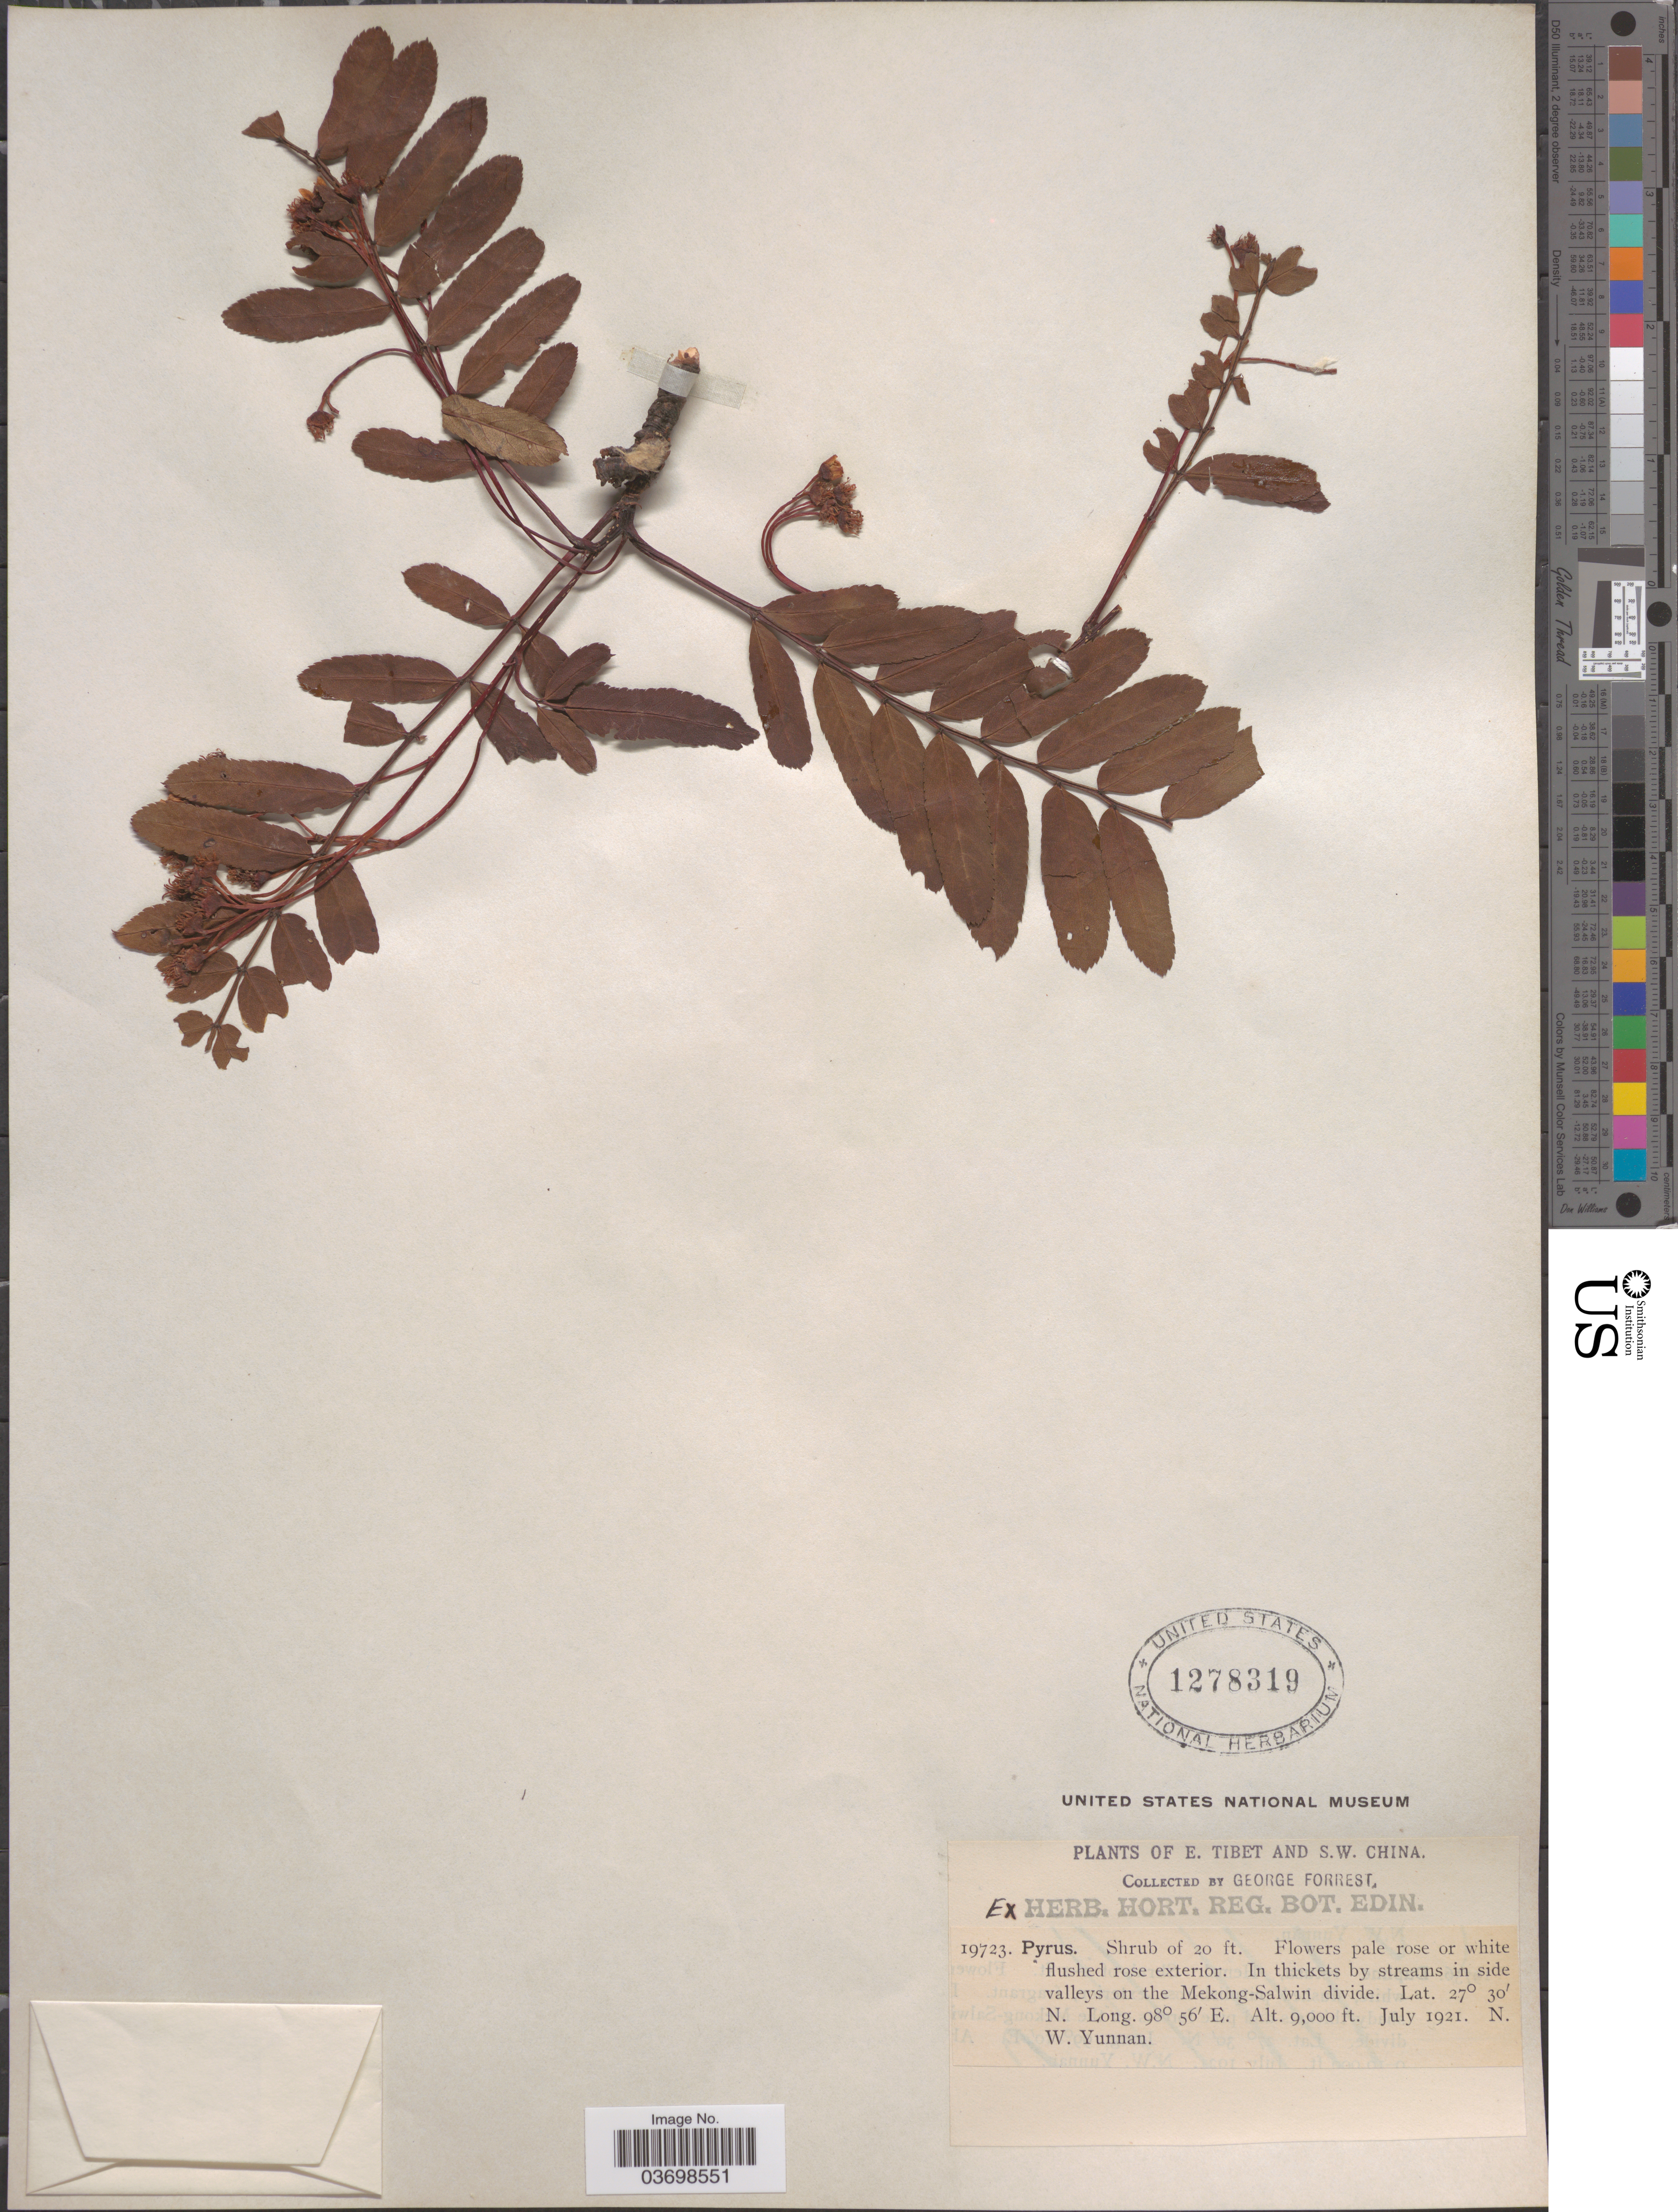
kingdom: Plantae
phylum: Tracheophyta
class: Magnoliopsida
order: Rosales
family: Rosaceae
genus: Sorbus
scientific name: Sorbus sp.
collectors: G. Forrest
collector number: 19723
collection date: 1921-07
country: China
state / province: Yunnan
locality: China. In side valleys on the Mekong-Salwin divide. N.W. Yunnan.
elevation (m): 2743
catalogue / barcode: US 1278319